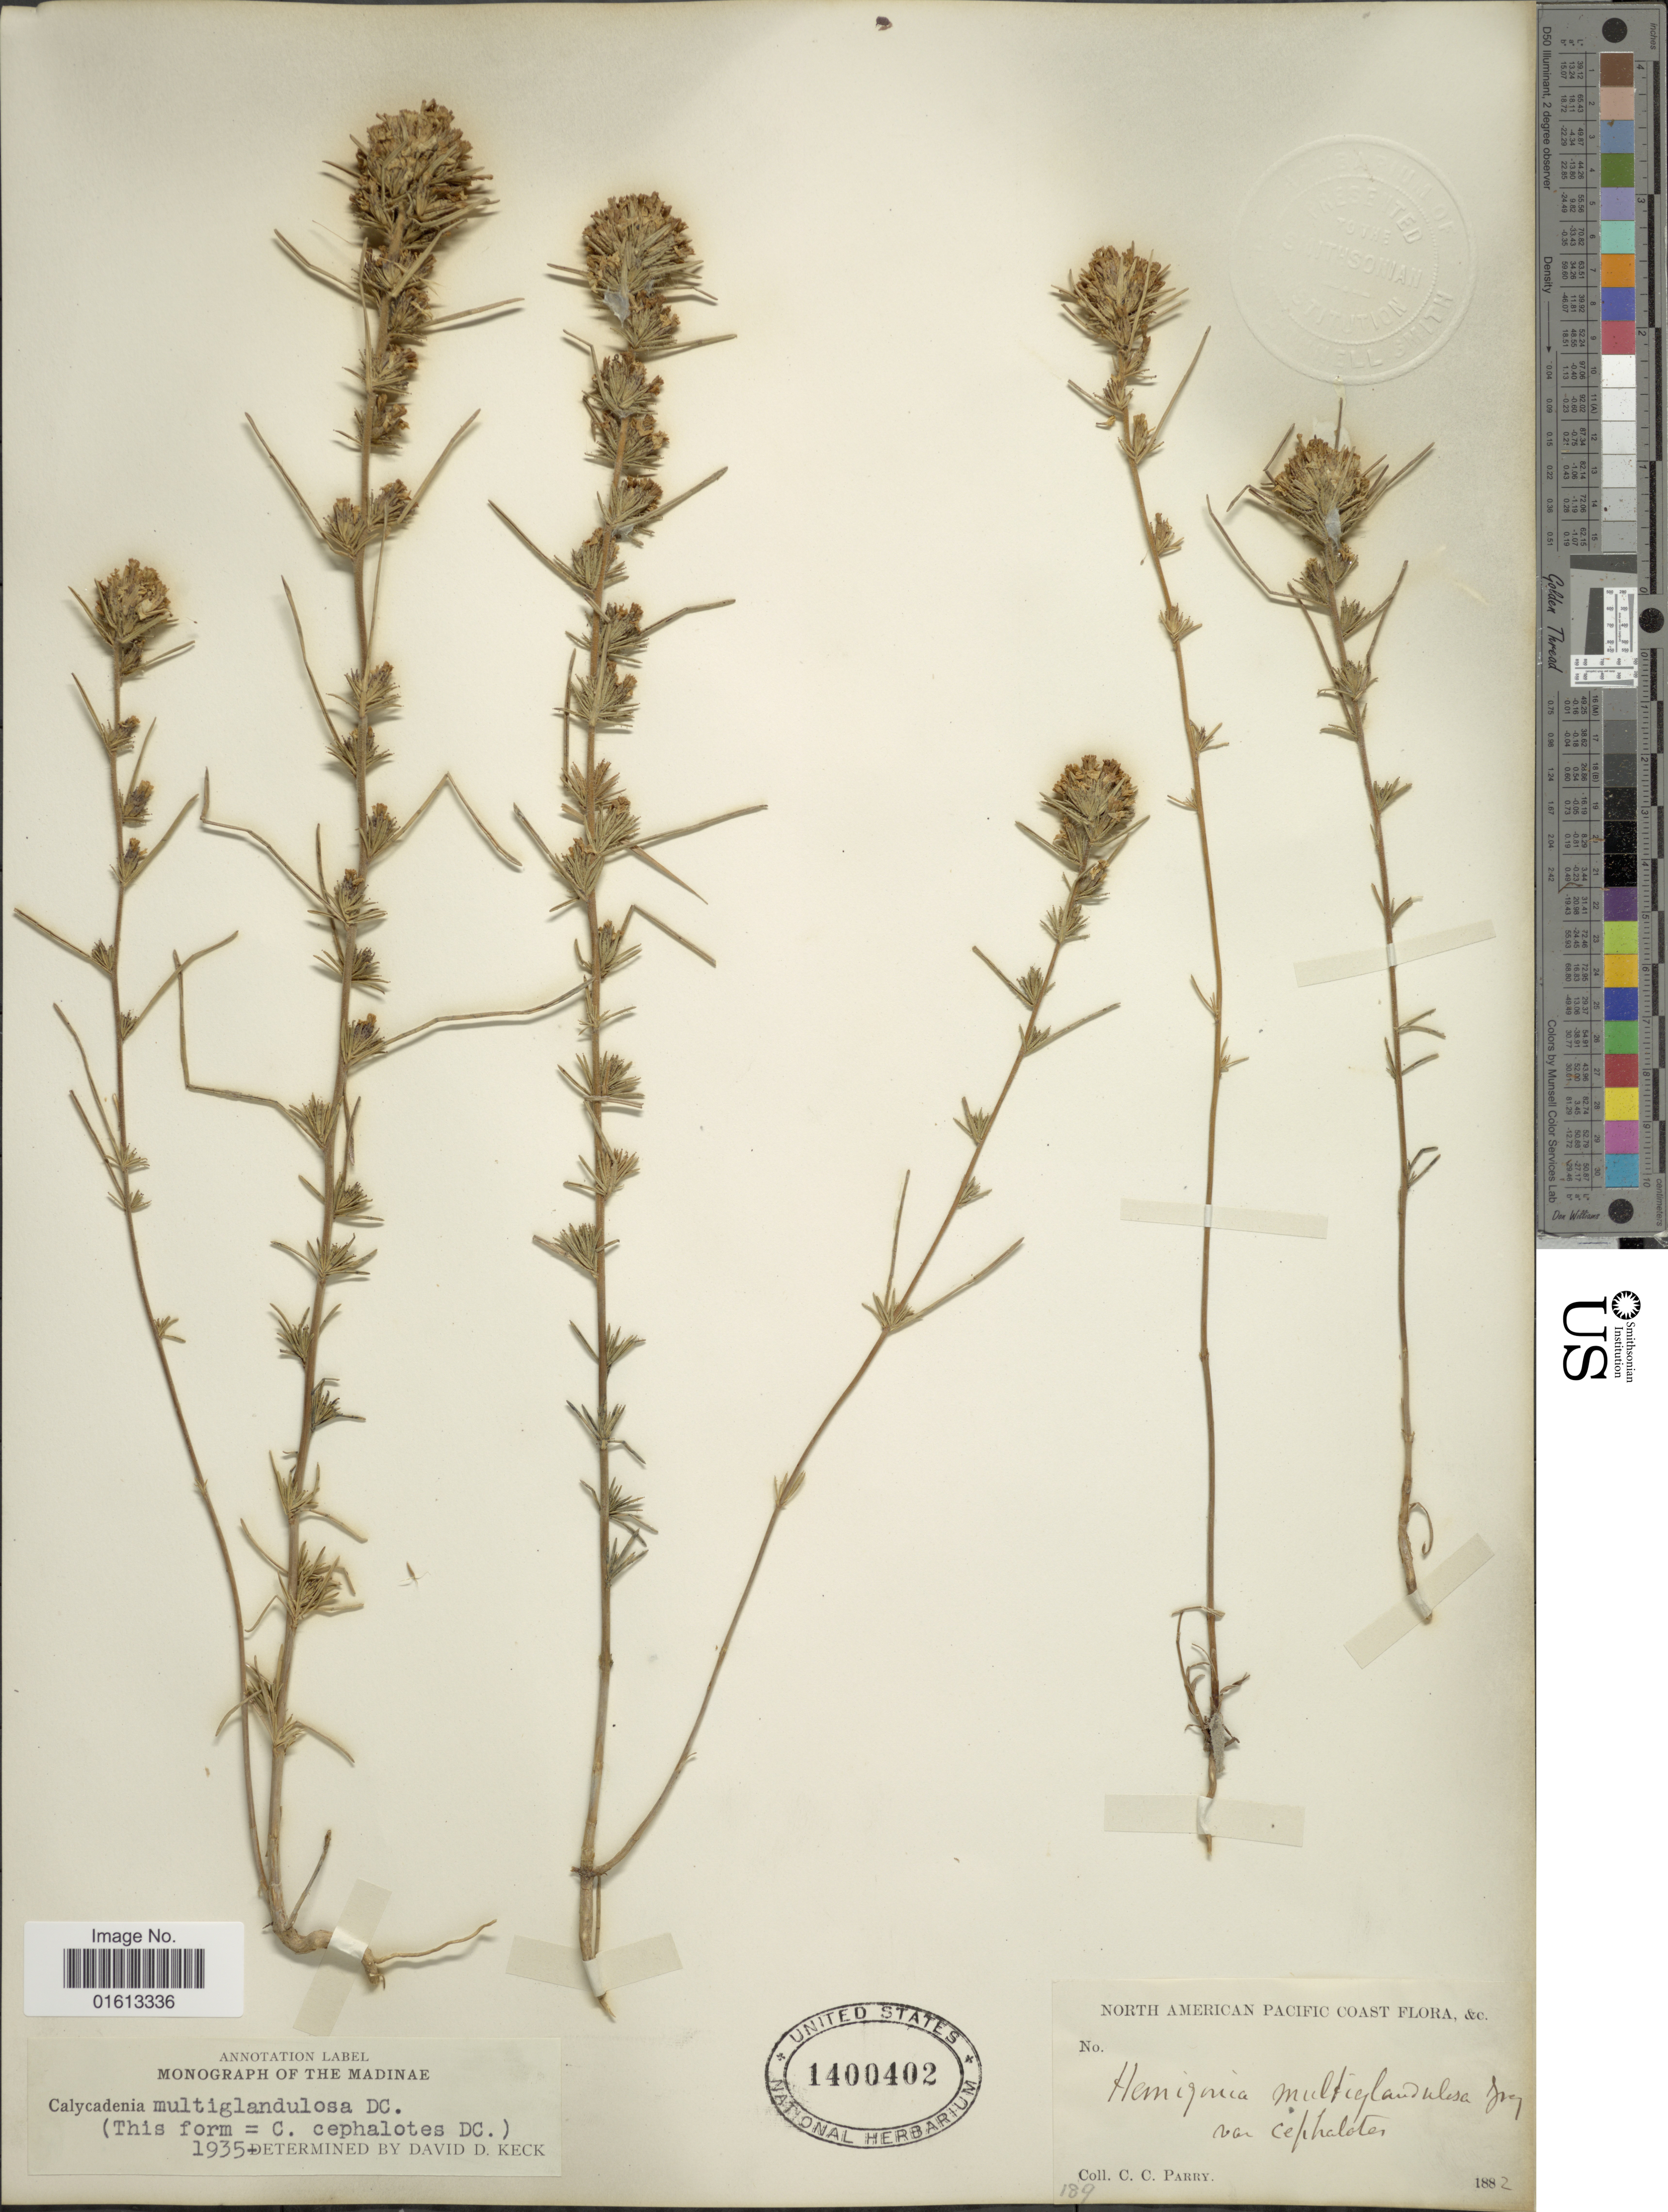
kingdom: Plantae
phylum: Tracheophyta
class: Magnoliopsida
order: Asterales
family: Asteraceae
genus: Calycadenia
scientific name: Calycadenia multiglandulosa subsp. cephalotes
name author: (DC.) D.D. Keck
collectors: C. C. Parry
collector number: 189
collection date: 1882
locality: North American Pacific Coast Flora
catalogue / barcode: US 1400402